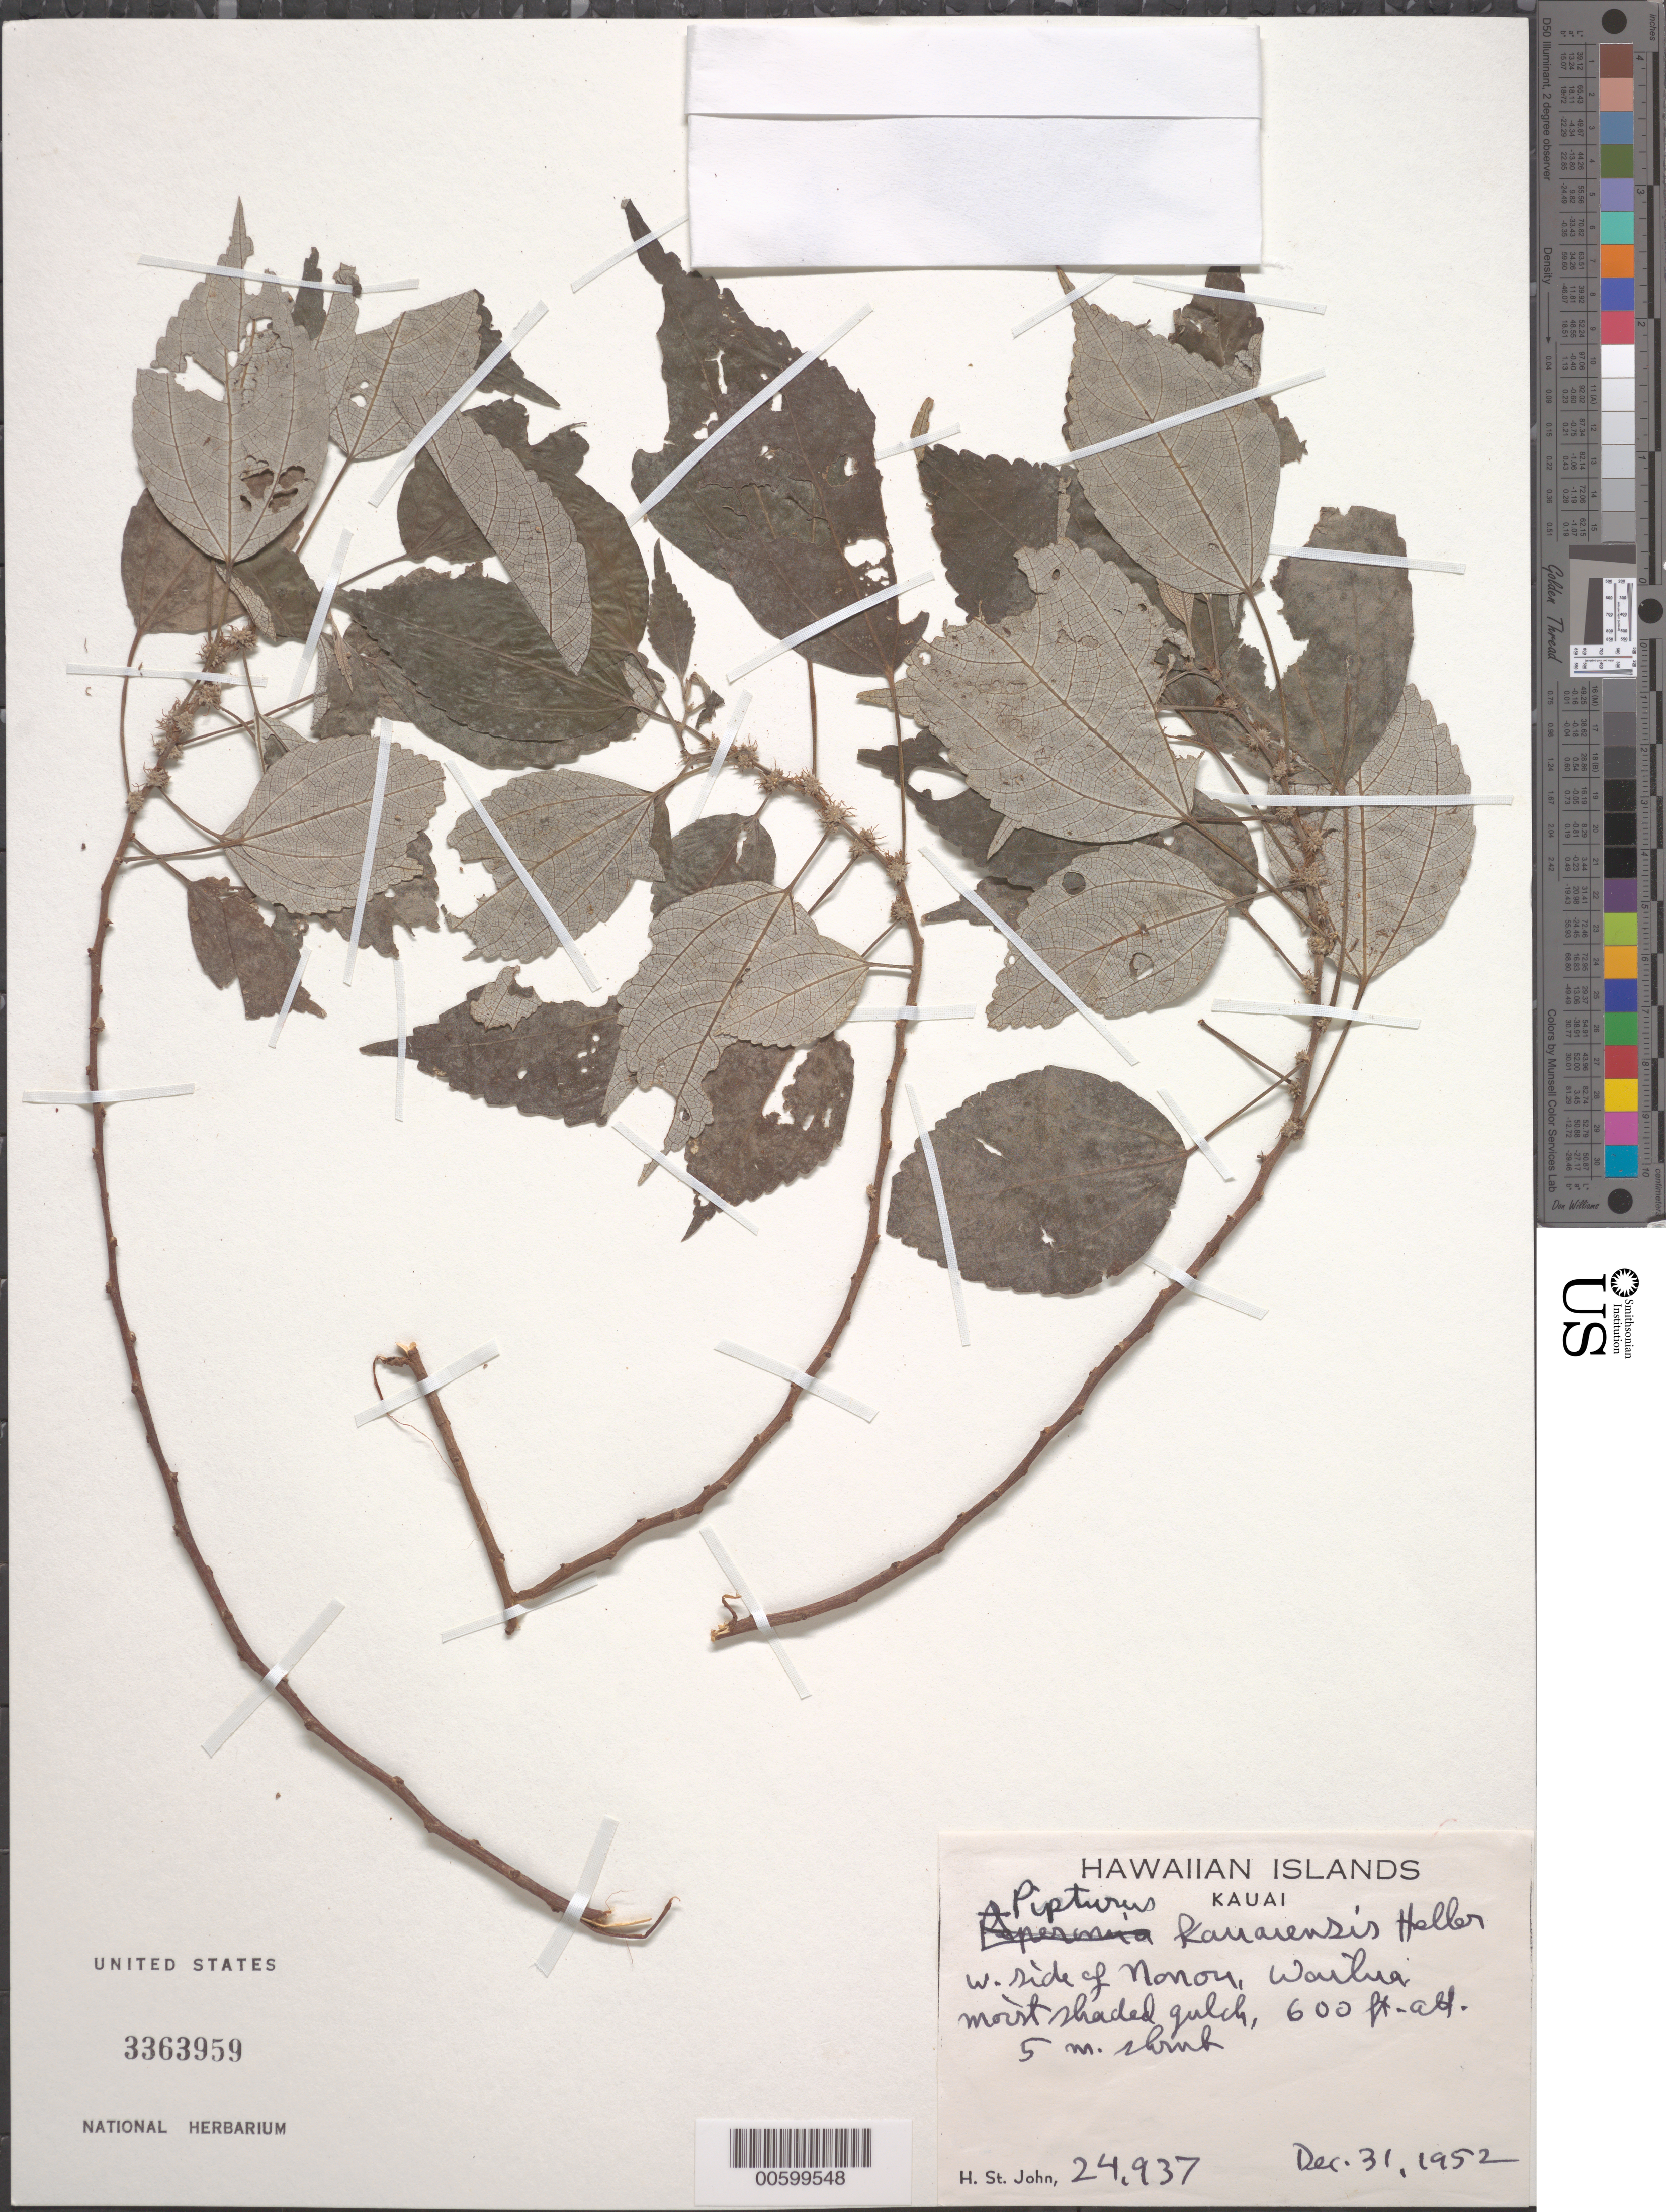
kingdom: Plantae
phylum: Tracheophyta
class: Magnoliopsida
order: Rosales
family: Urticaceae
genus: Pipturus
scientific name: Pipturus kauaiensis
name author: A. Heller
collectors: H. St. John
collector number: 24937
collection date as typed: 31 Dec 1952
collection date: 1952-12-31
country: United States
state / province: Hawaii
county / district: Kauai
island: Kaua'i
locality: W side of Nonou, Wailua.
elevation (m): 183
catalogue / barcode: US 3363959